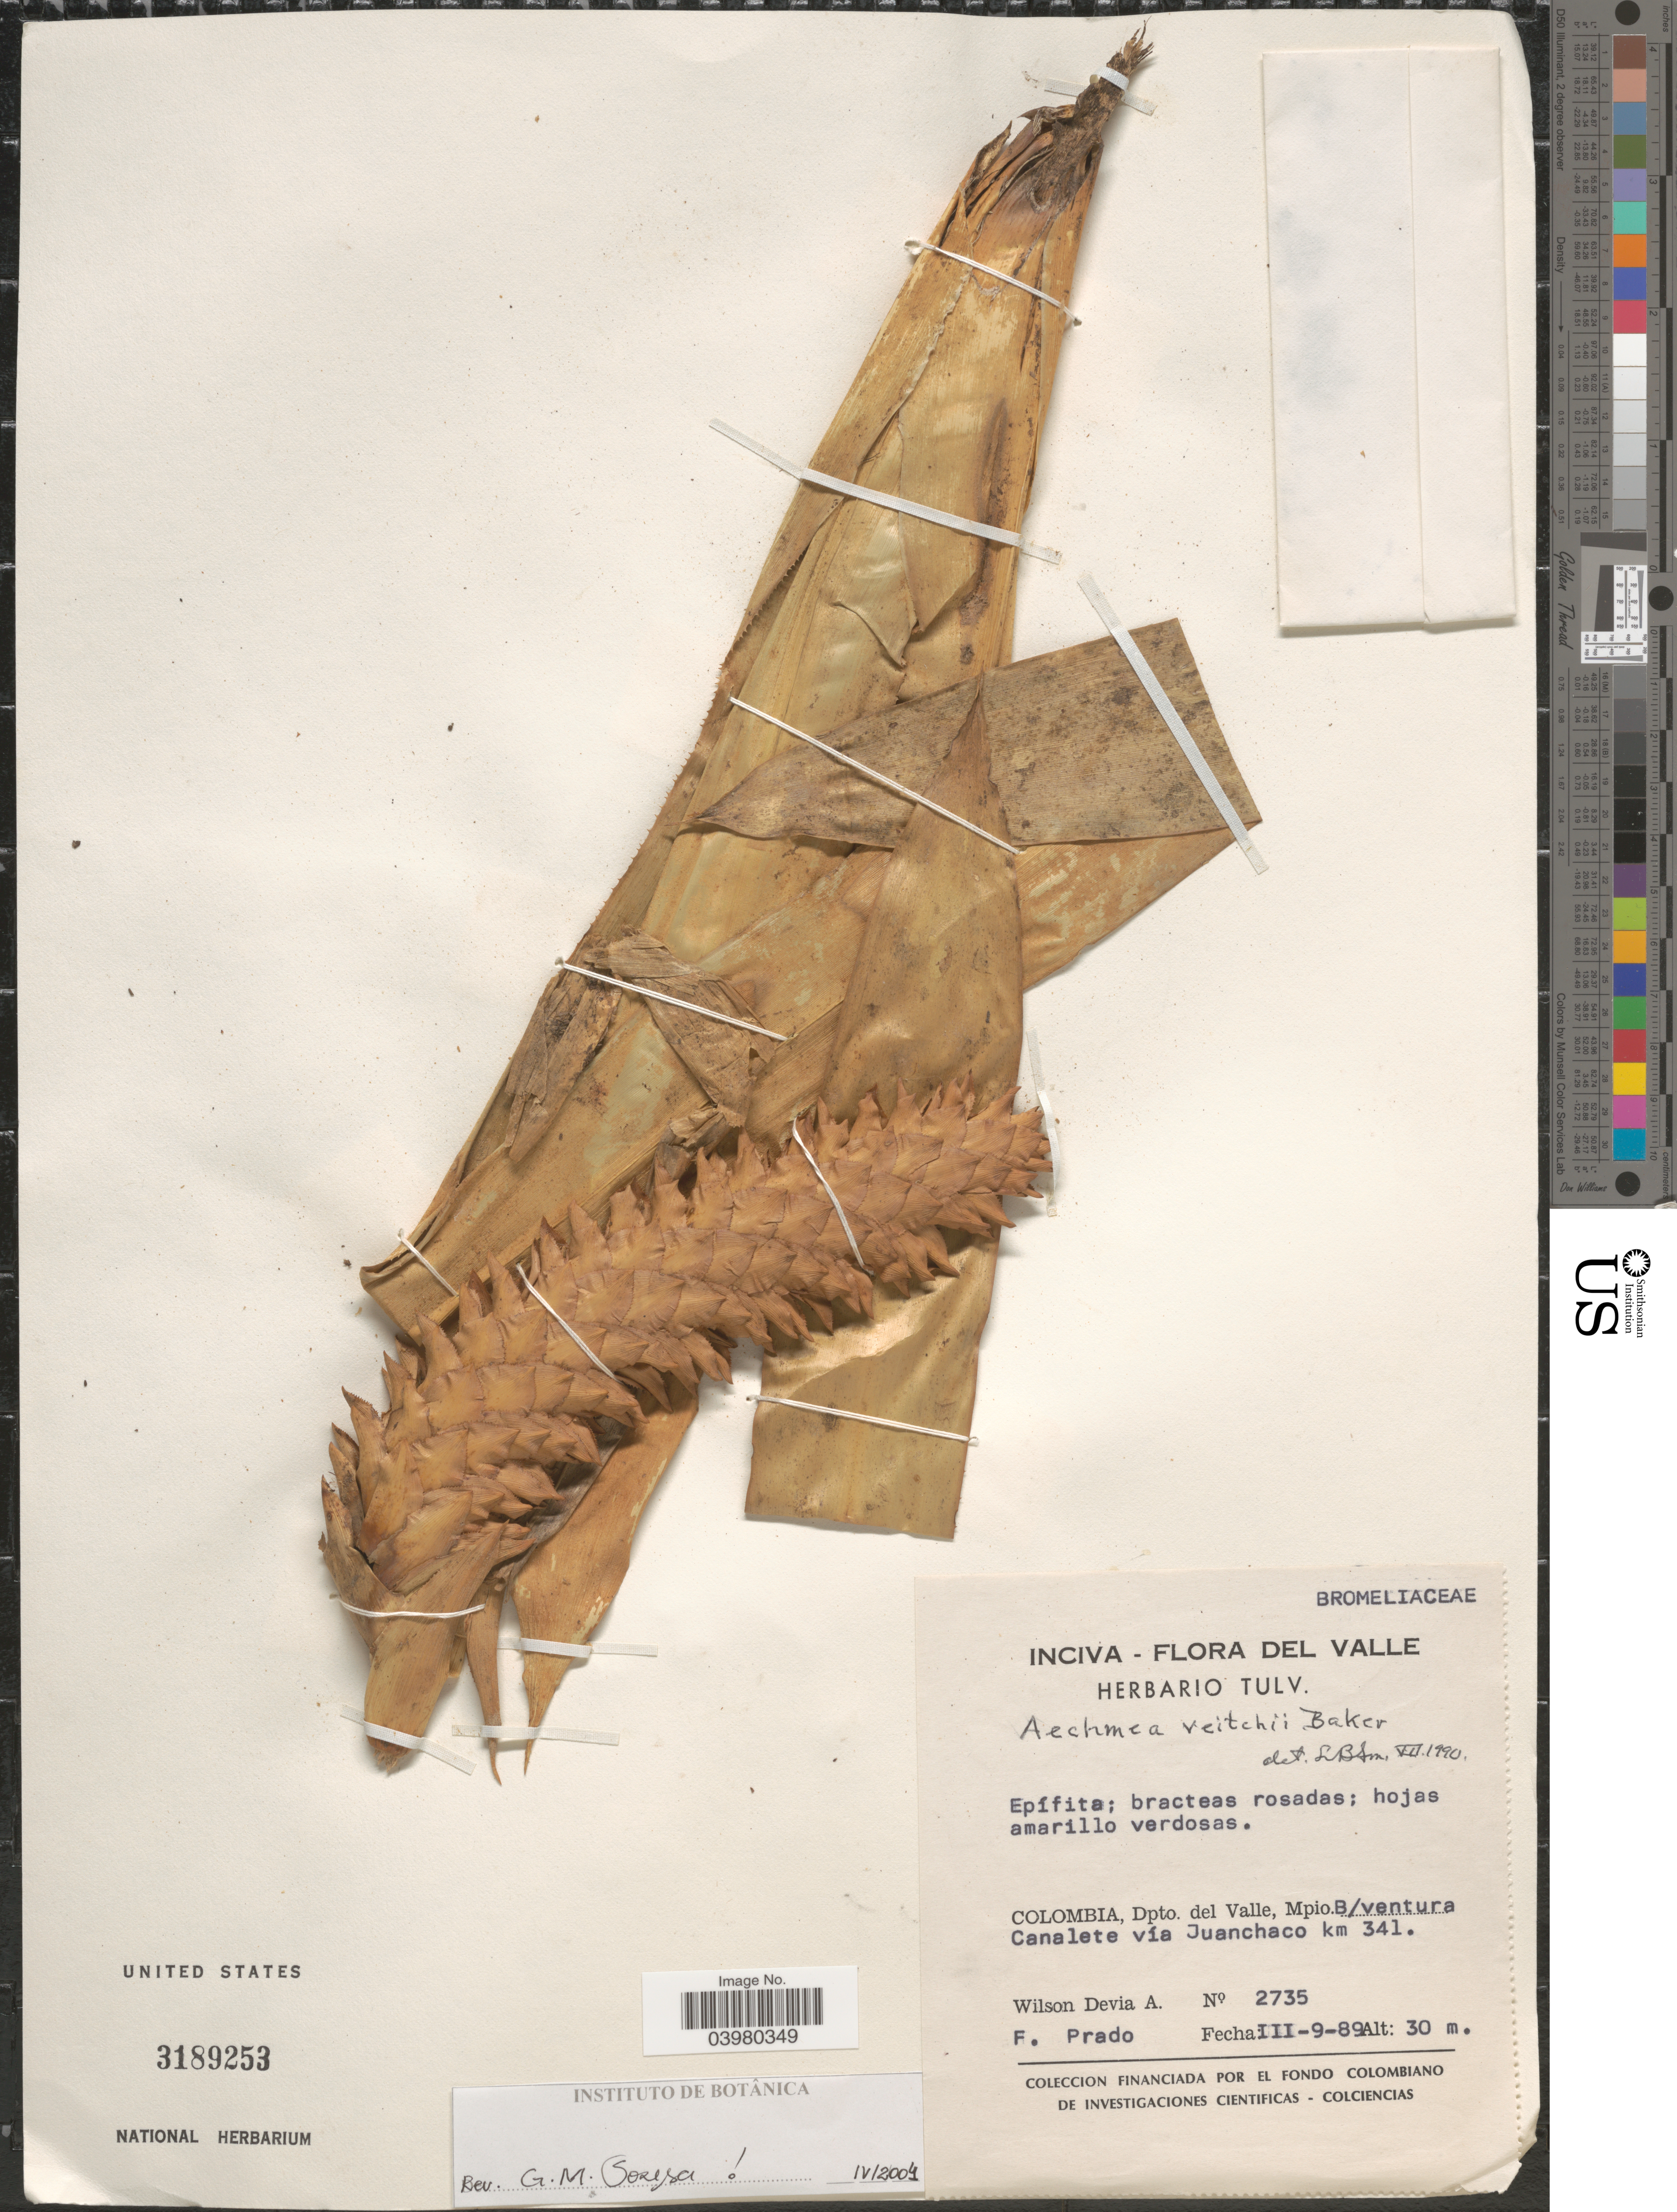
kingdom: Plantae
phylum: Tracheophyta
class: Liliopsida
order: Poales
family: Bromeliaceae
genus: Aechmea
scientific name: Aechmea veitchii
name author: Baker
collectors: W. Devia A. & F. Prado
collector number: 2735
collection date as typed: Transcribed d/m/y: 9/3/89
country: Colombia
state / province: Valle del Cauca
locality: Dpto. del Valle, Mpio. B/ventura Canalete vía Juanchaco km 341.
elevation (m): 30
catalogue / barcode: US 3189253